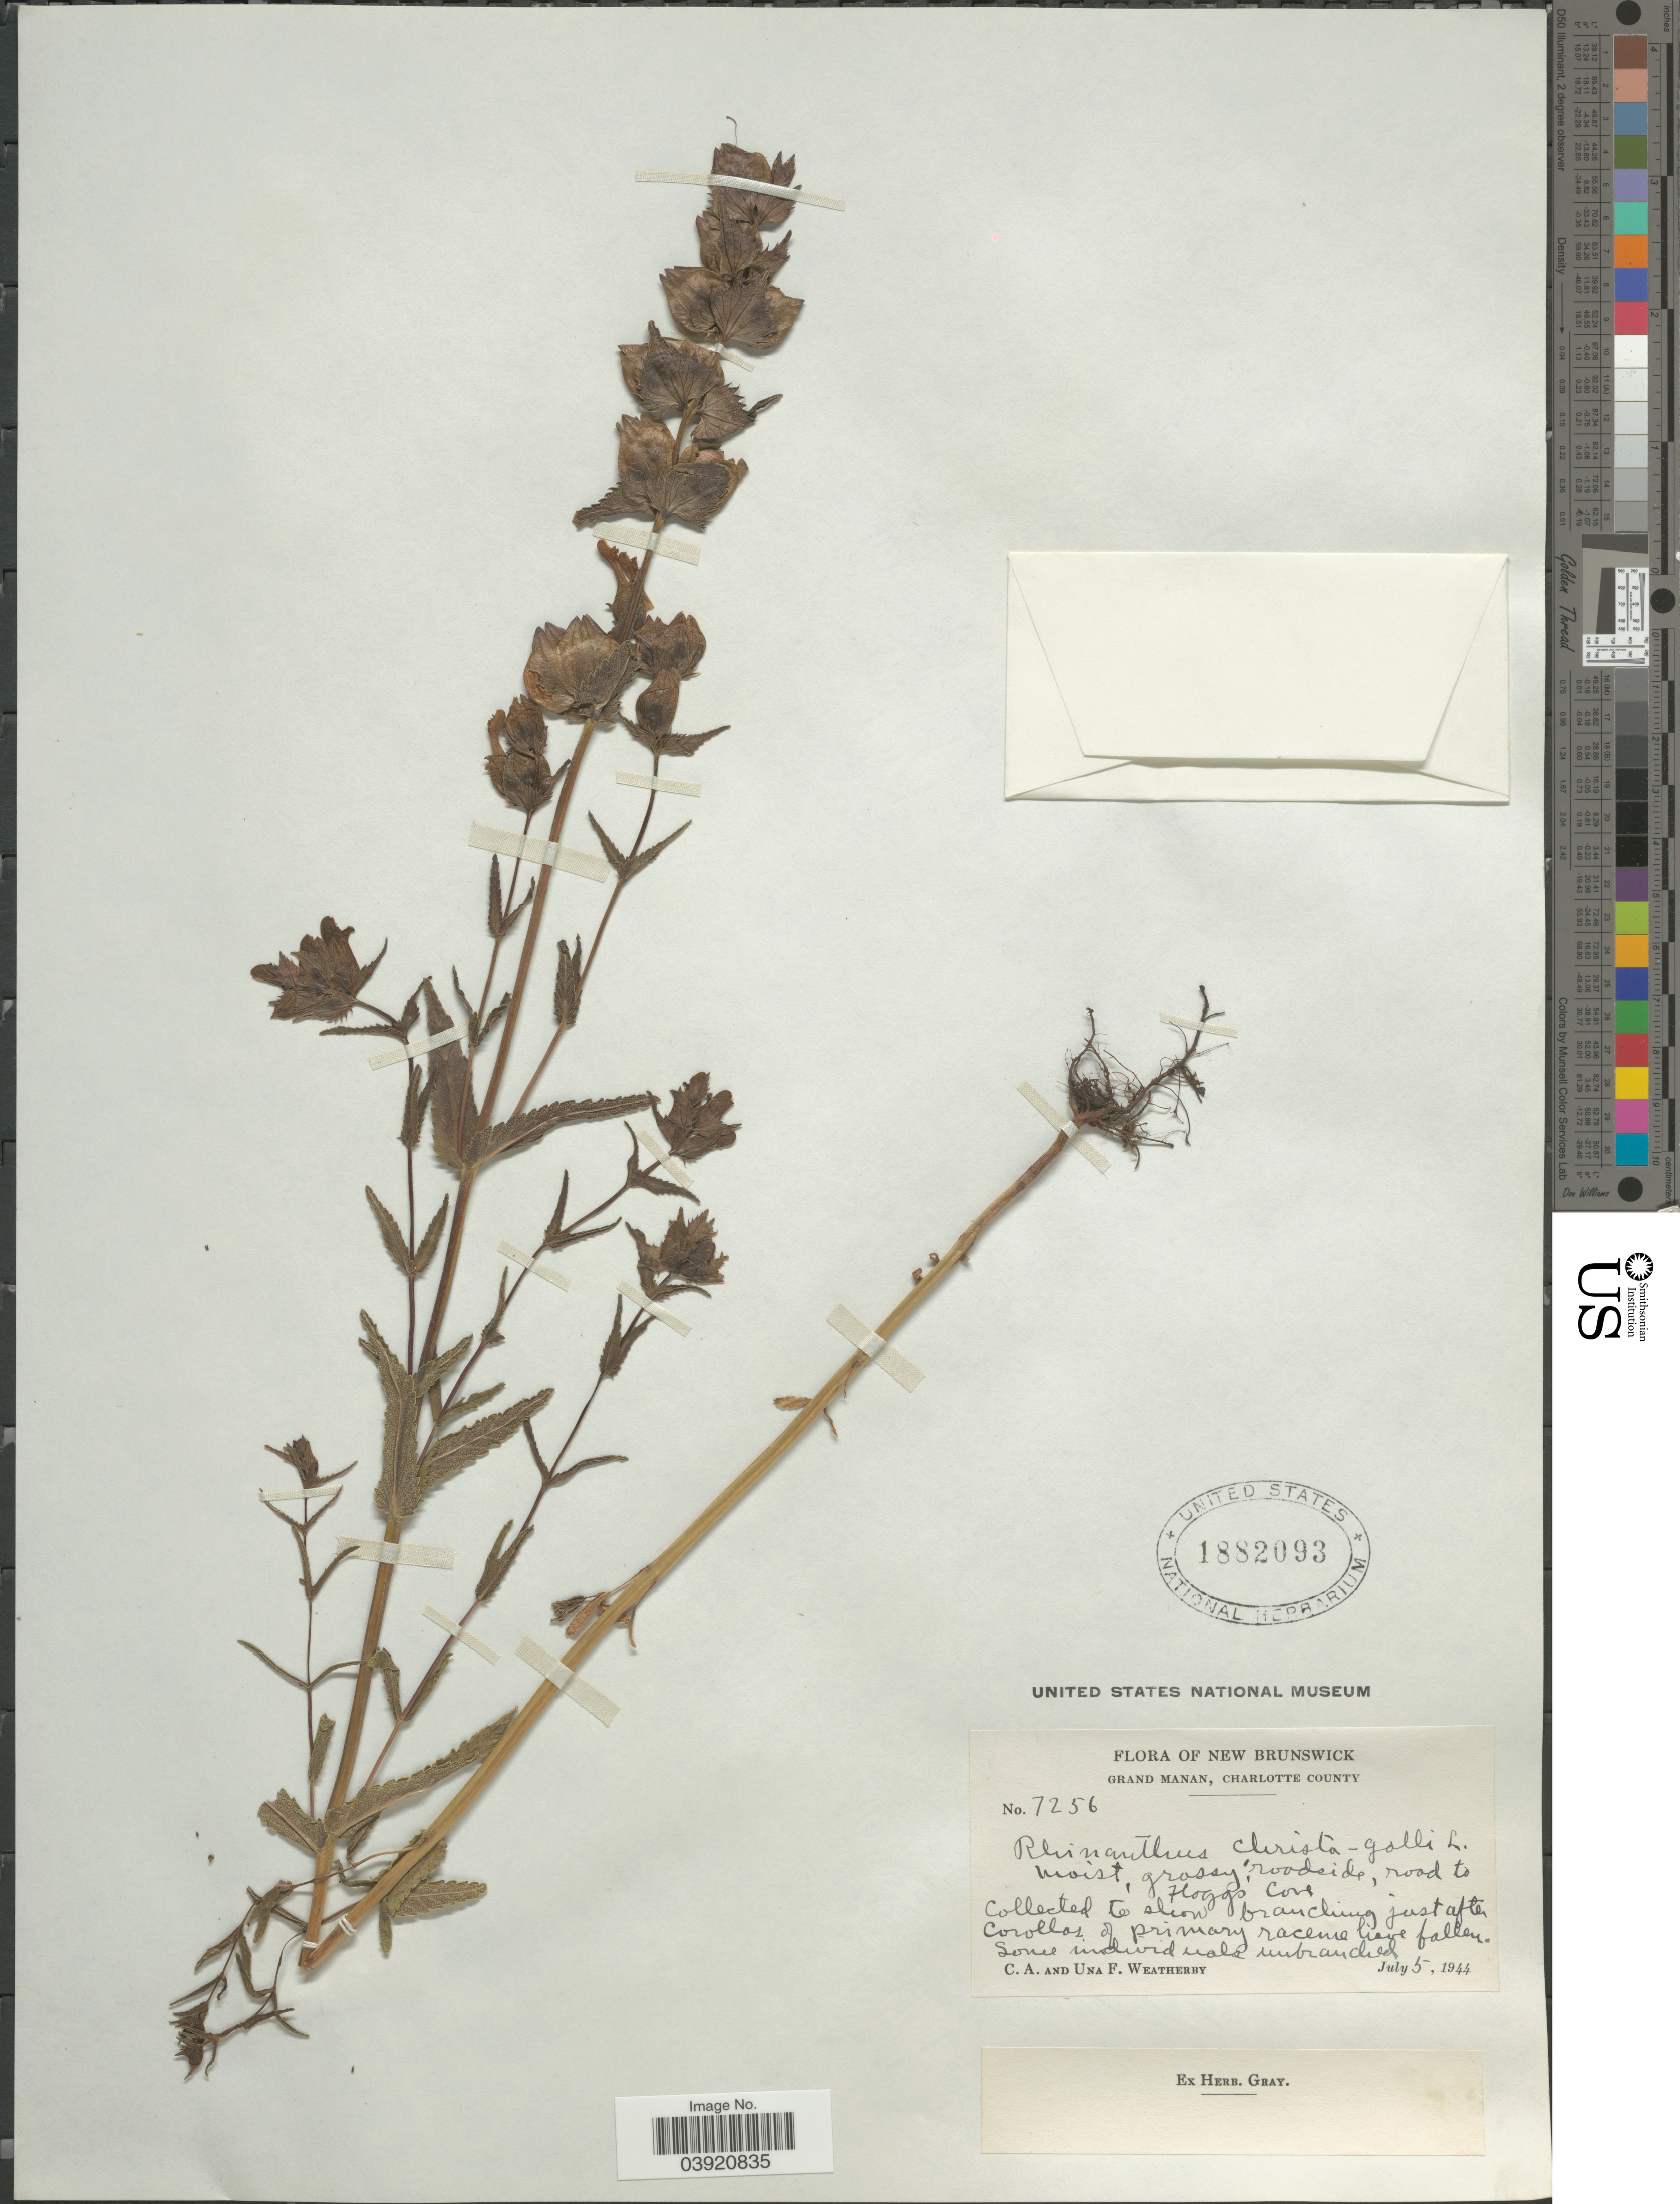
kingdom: Plantae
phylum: Tracheophyta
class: Magnoliopsida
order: Lamiales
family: Orobanchaceae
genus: Rhinanthus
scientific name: Rhinanthus crista-galli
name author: L.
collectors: C. A. Weatherby & U. Weatherby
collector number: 7256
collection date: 1944-07-05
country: Canada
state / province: New Brunswick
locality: Grand Manan, Charlotte County. Just after Corollos.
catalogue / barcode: US 1882093